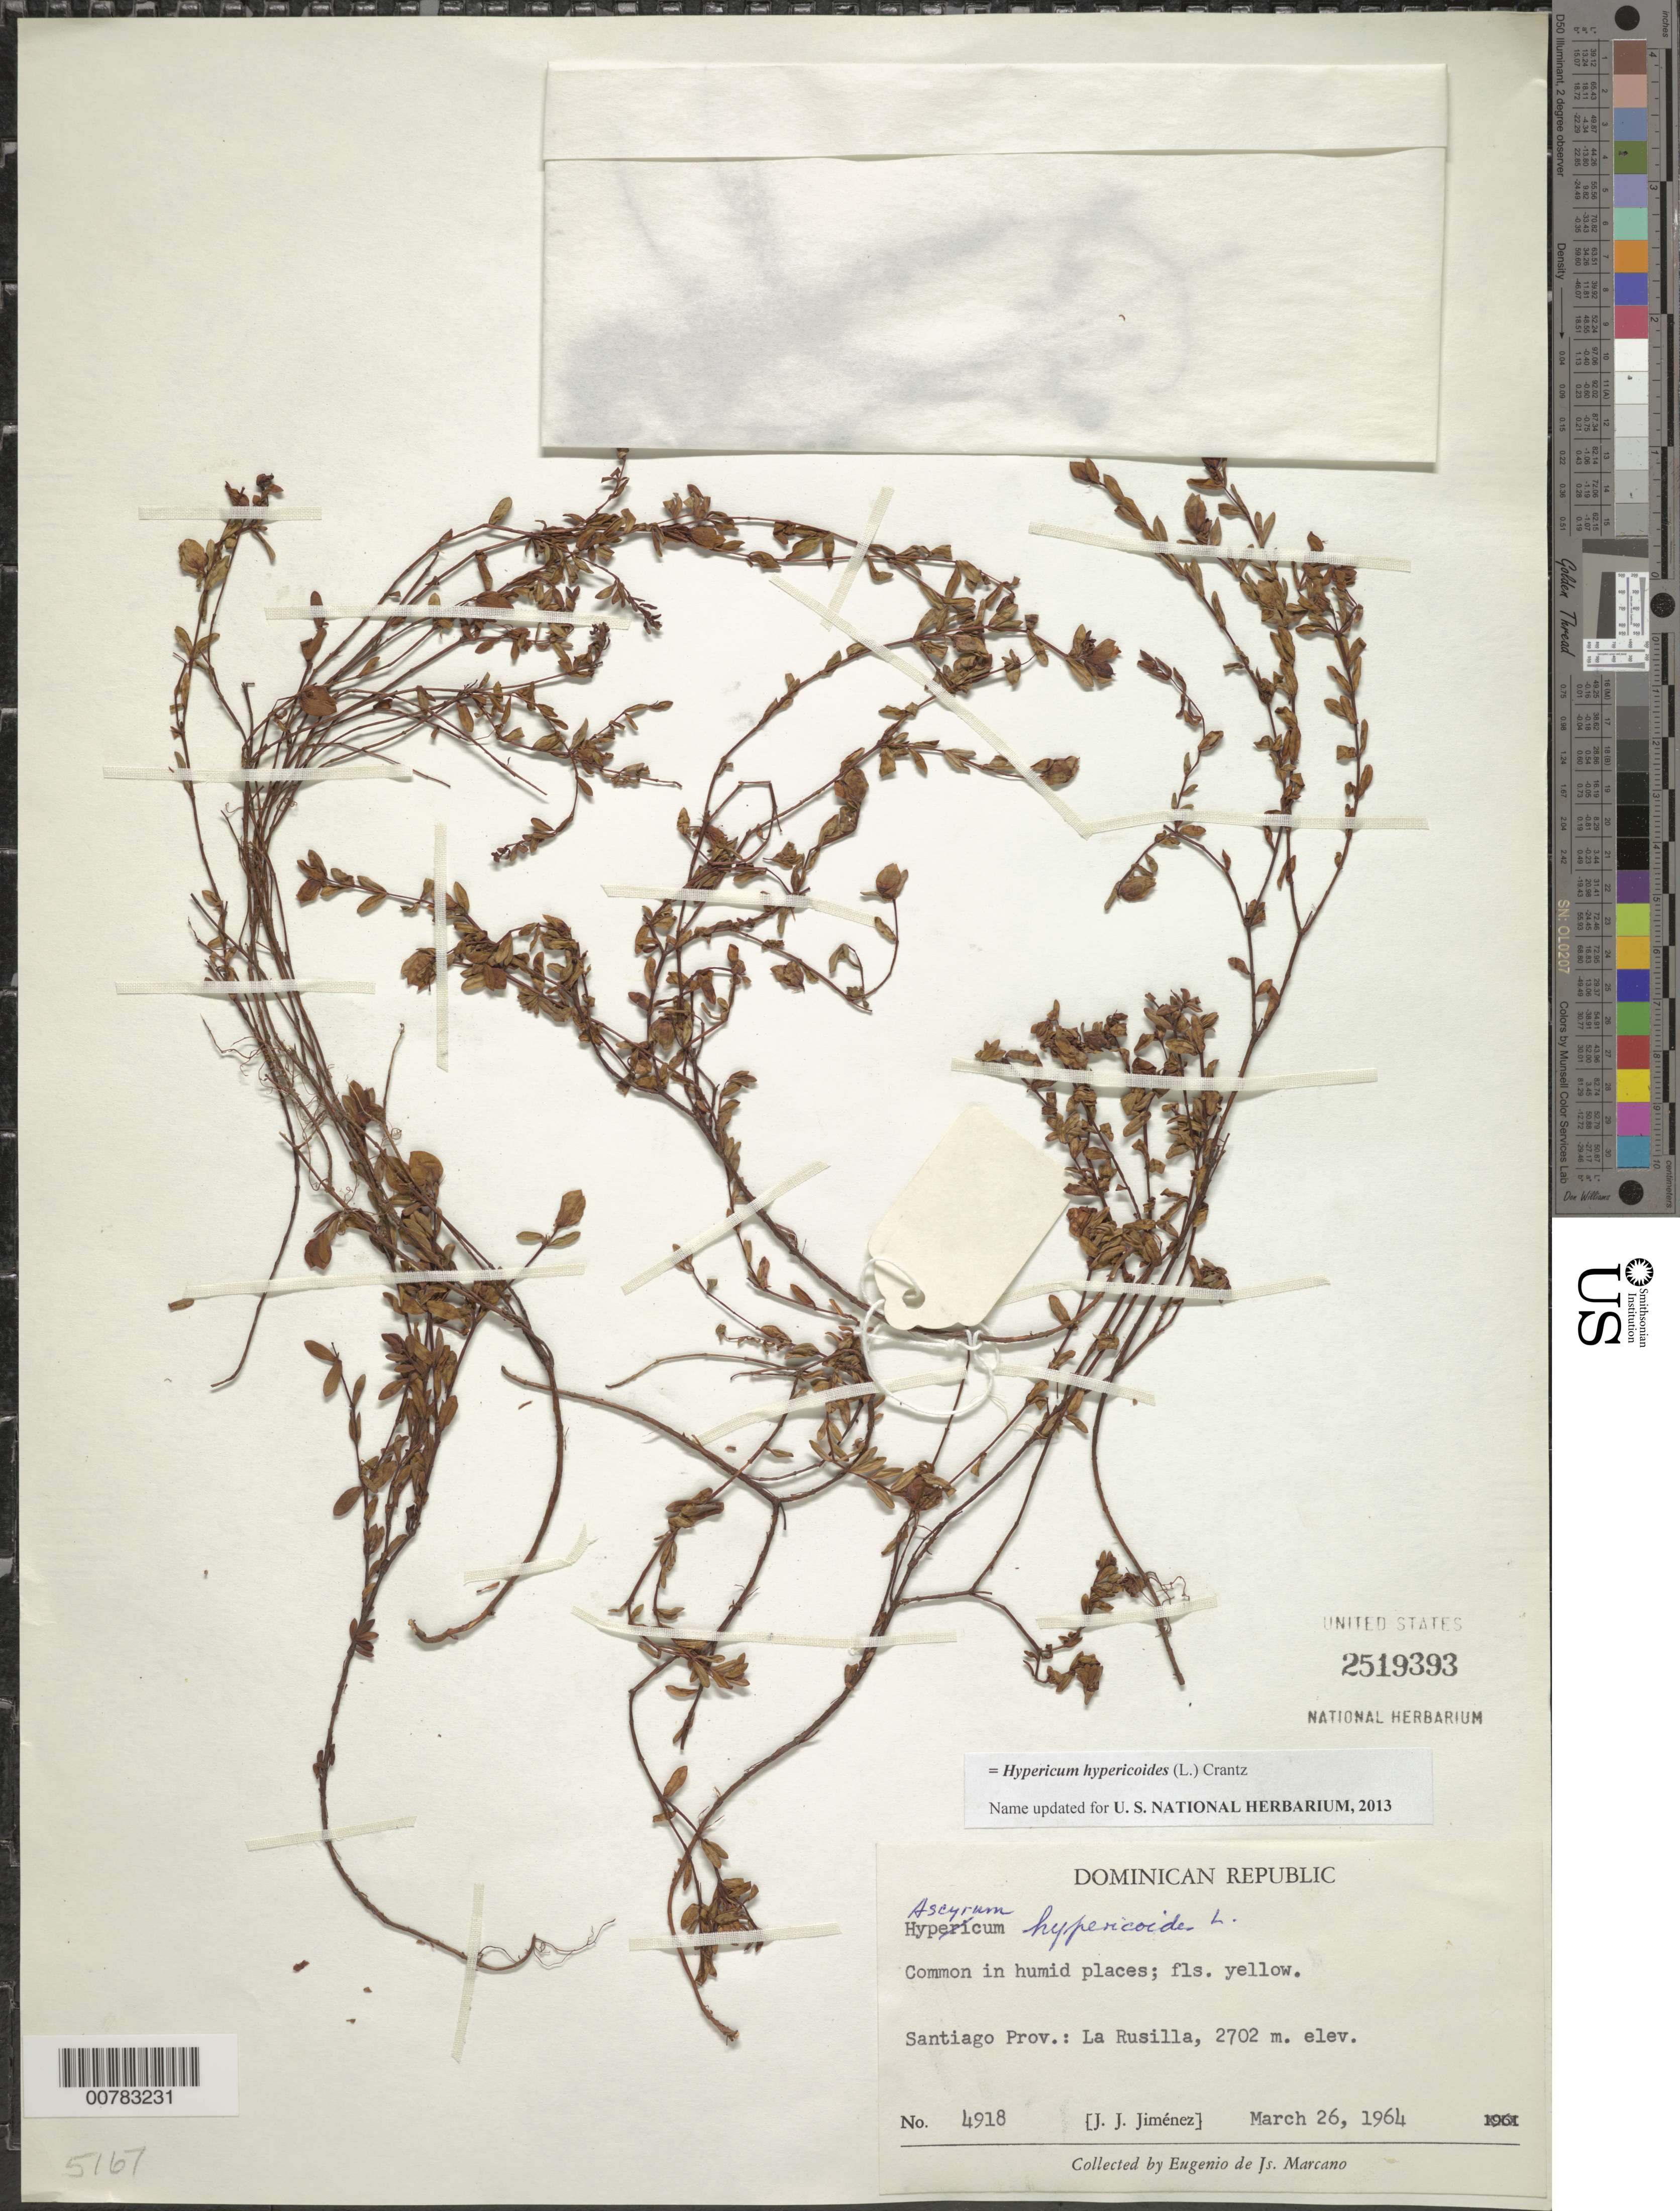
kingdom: Plantae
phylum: Tracheophyta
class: Magnoliopsida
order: Malpighiales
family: Hypericaceae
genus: Hypericum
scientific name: Hypericum hypericoides subsp. prostratum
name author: N. Robson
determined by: Robson, N. K. B.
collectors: E. J. Marcano F.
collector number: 4918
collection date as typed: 26 Mar 1964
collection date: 1964-03-26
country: Dominican Republic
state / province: Santiago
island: Hispaniola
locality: La Rusilla.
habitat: Humid places.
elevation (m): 2702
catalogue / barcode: US 2519393